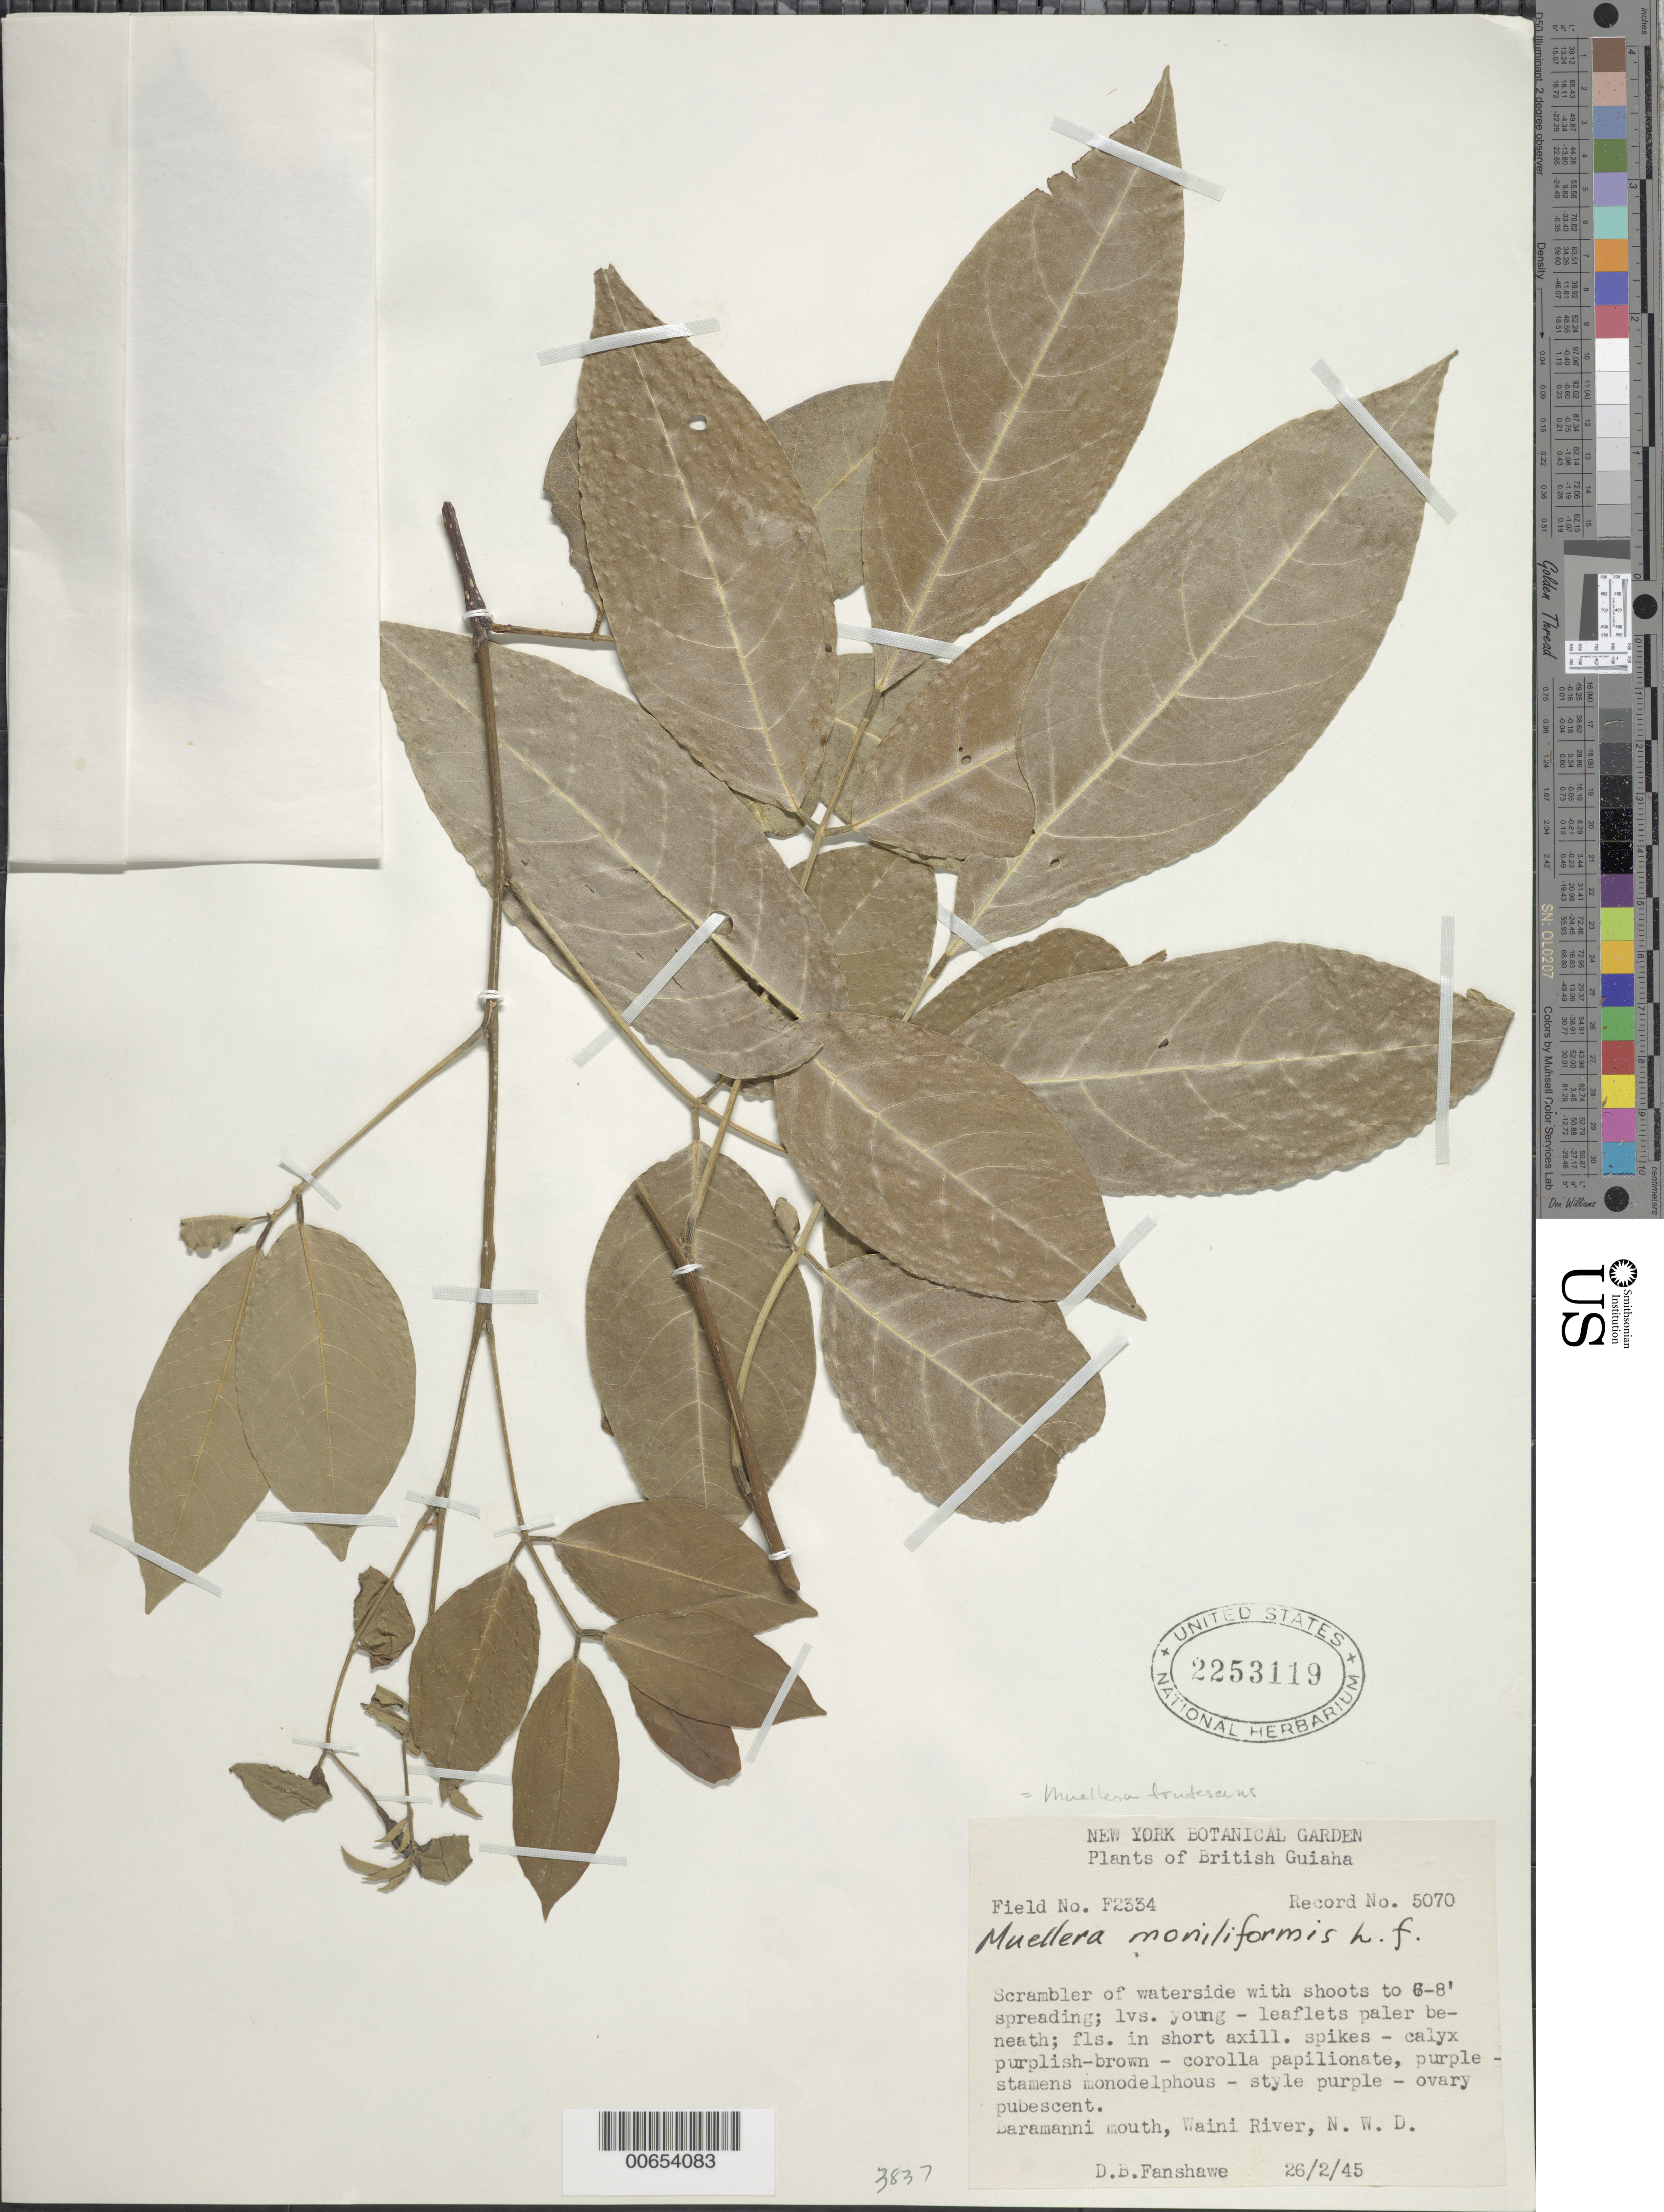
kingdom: Plantae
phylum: Tracheophyta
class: Magnoliopsida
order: Fabales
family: Fabaceae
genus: Muellera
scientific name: Muellera frutescens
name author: (Aubl.) Standl.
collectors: D. B. Fanshawe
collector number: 5070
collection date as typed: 26-Feb-45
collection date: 1945-02-26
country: Guyana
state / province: Barima-Waini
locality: Baramanni Creek, Waini R., NW Dist.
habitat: Waterside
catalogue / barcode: US 2253119